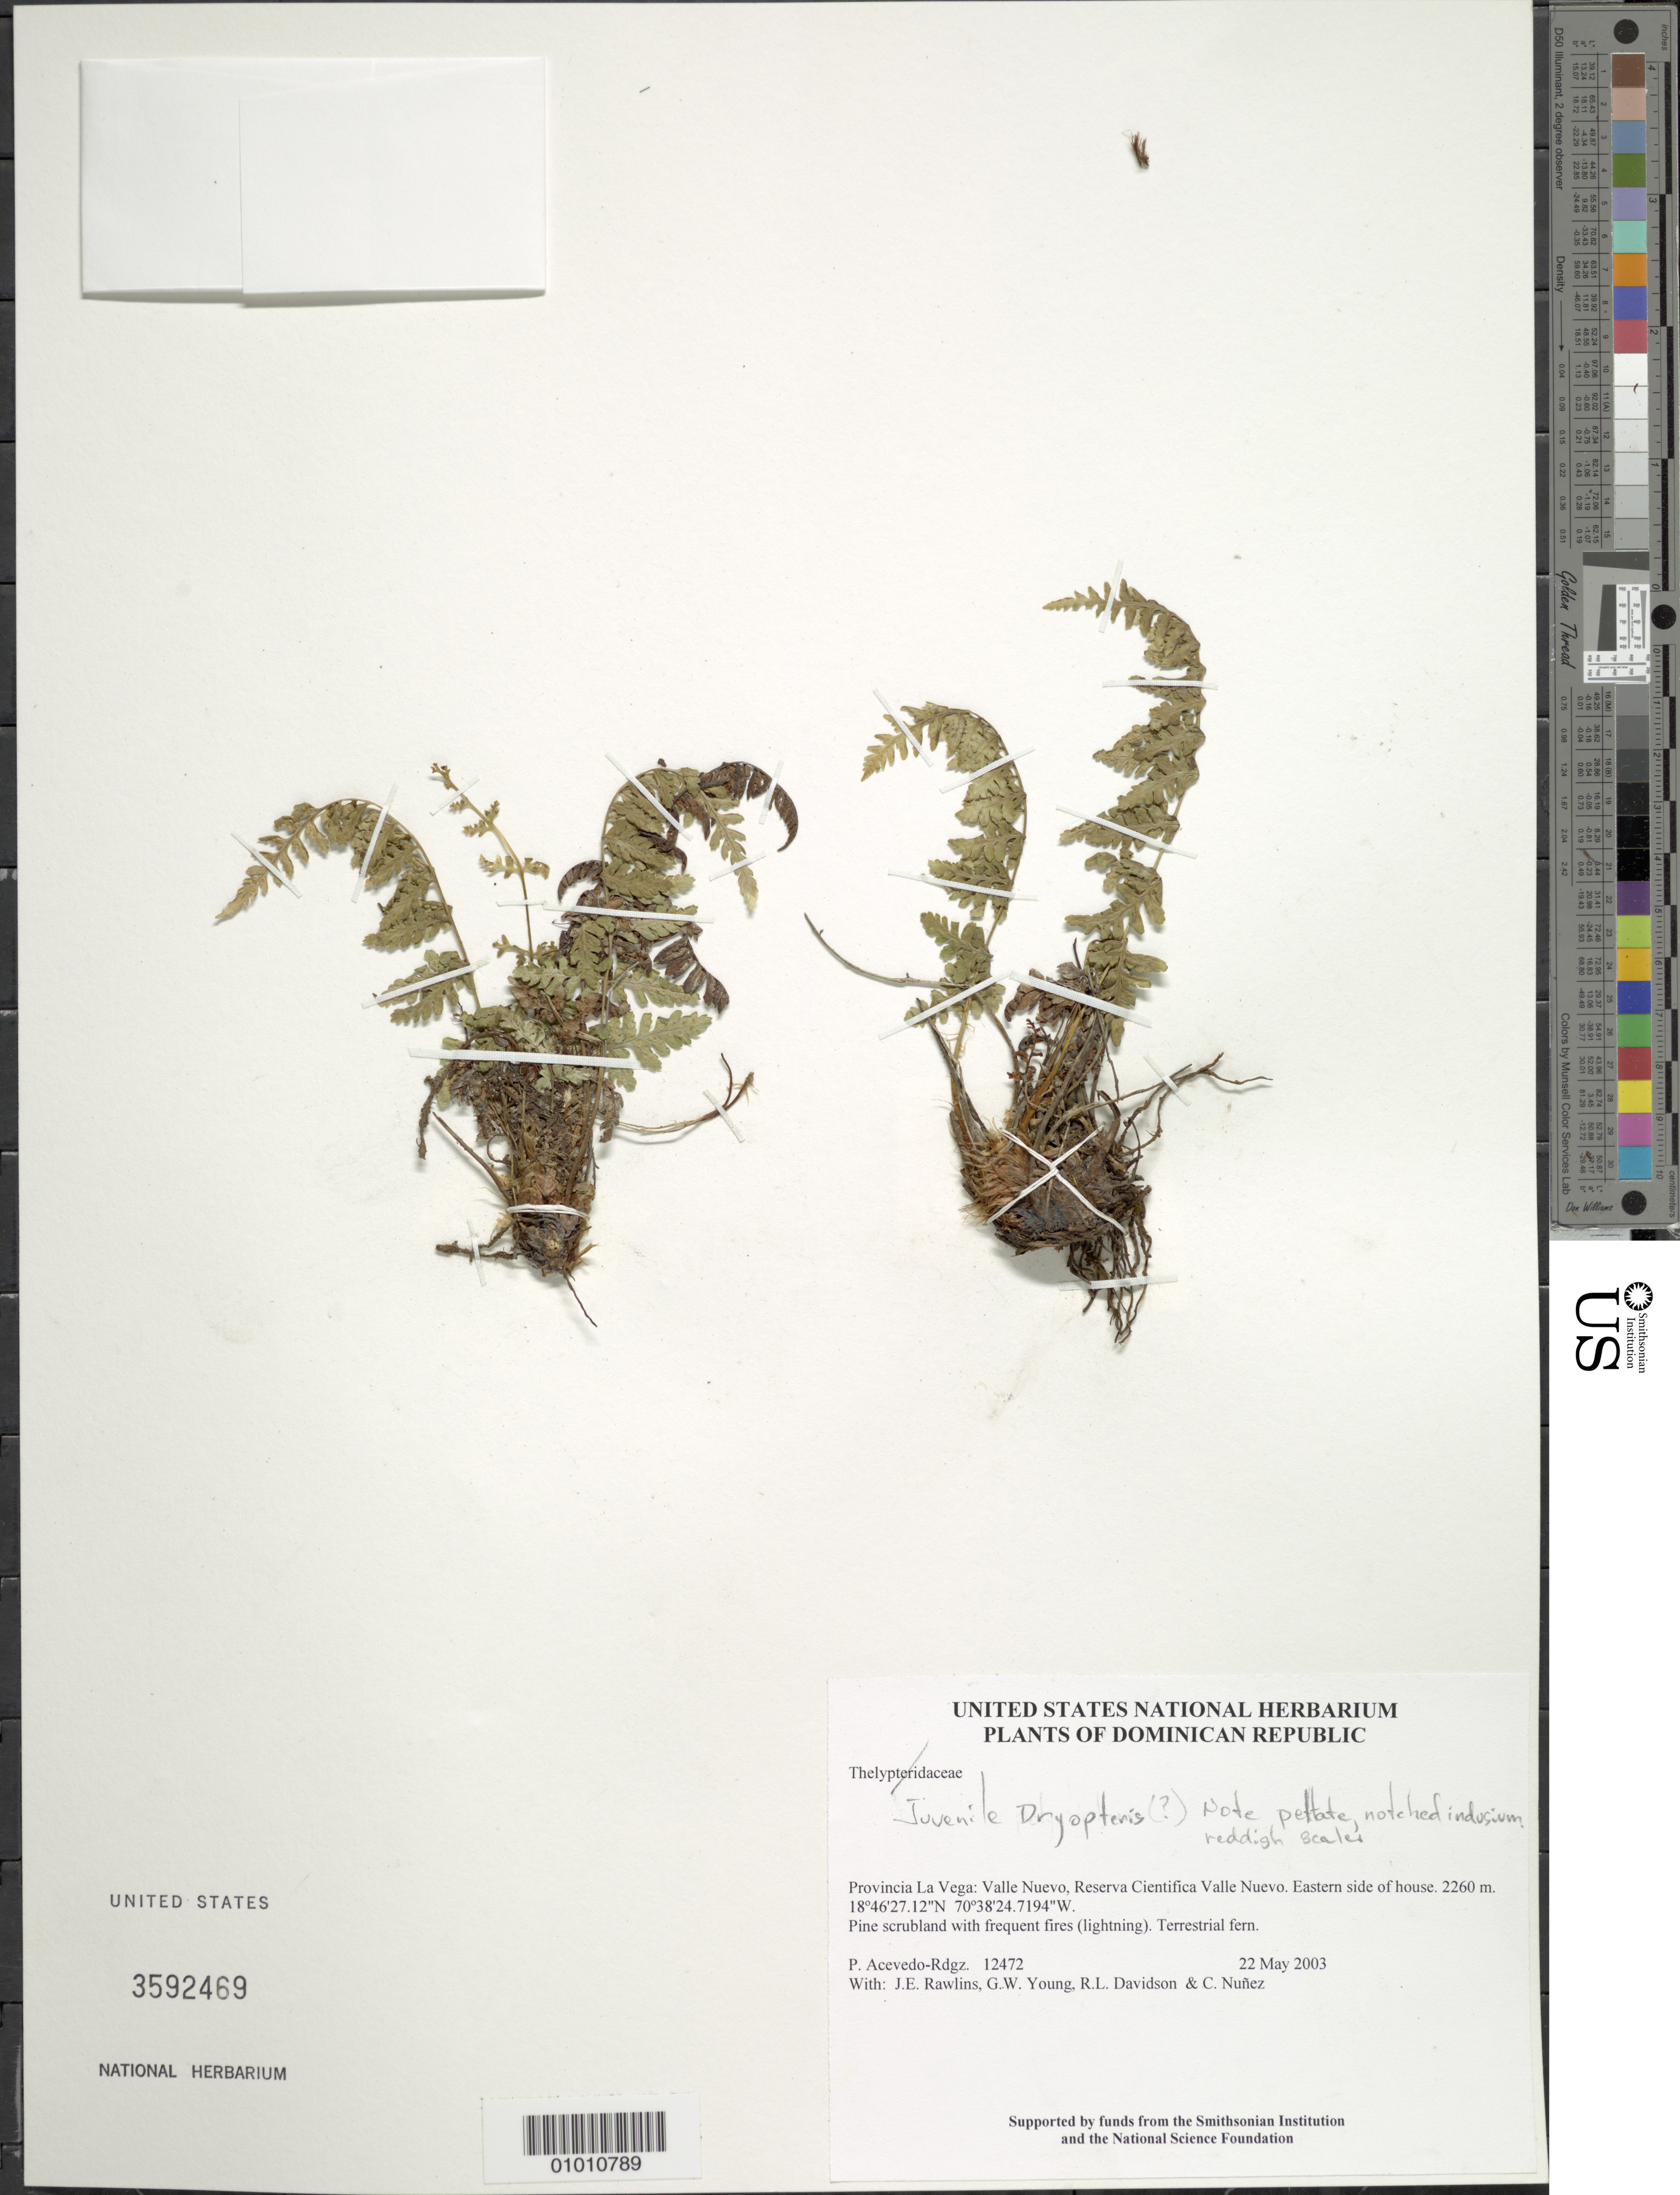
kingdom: Plantae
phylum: Tracheophyta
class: Polypodiopsida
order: Polypodiales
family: Dryopteridaceae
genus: Dryopteris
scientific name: Dryopteris patula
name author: (Sw.) Underw.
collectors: P. Acevedo-Rodr., J. Rawlins, G. Young, R. Davidson & C. Nunez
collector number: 12472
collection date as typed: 22 May 2003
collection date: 2003-05-22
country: Dominican Republic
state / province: La Vega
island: Hispaniola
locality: Provincia La Vega: Valle Nuevo, Reserva Cientifica Valle Nuevo. Eastern side of house.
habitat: Pine scrubland with frequent fires (lightning).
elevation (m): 2260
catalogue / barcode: US 3592469